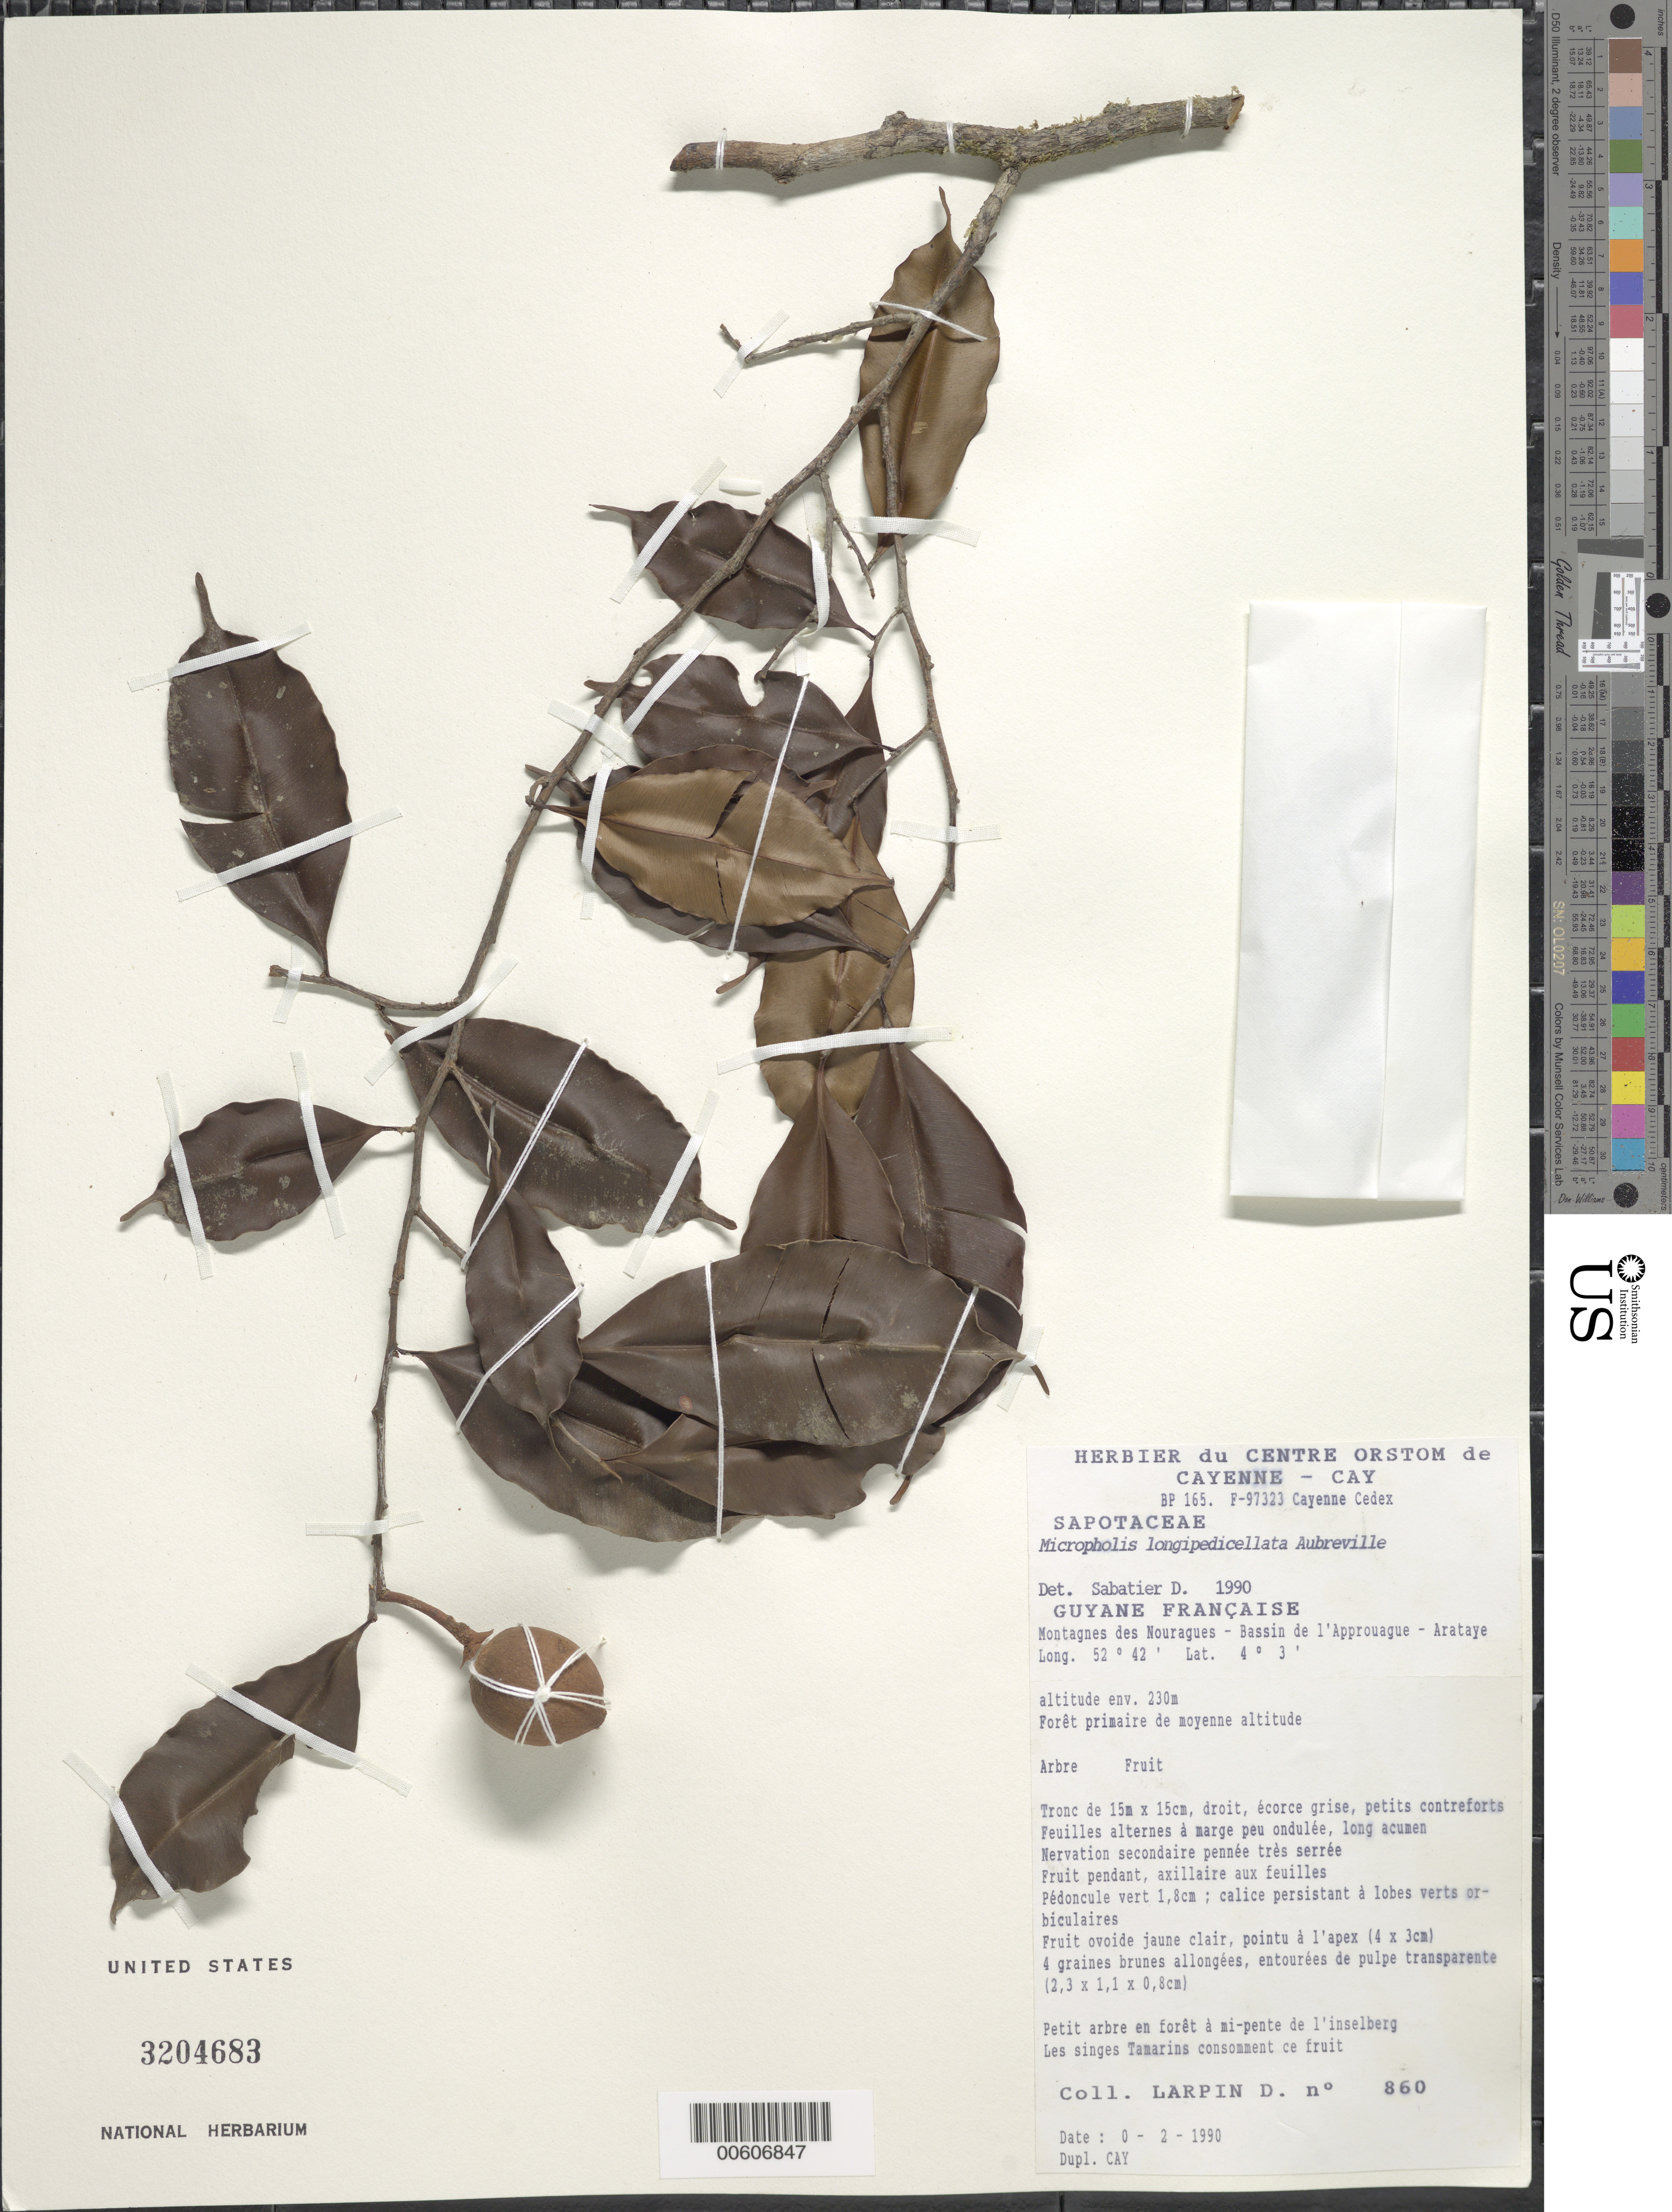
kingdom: Plantae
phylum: Tracheophyta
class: Magnoliopsida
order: Ericales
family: Sapotaceae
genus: Micropholis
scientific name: Micropholis longipedicellata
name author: Aubrév.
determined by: Sabatier, D.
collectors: D. Larpin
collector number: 860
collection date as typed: Feb-90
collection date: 1990-02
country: French Guiana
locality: Station des Nouragues, Bassin de l'Approuague, Arataye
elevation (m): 110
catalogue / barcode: US 3204683